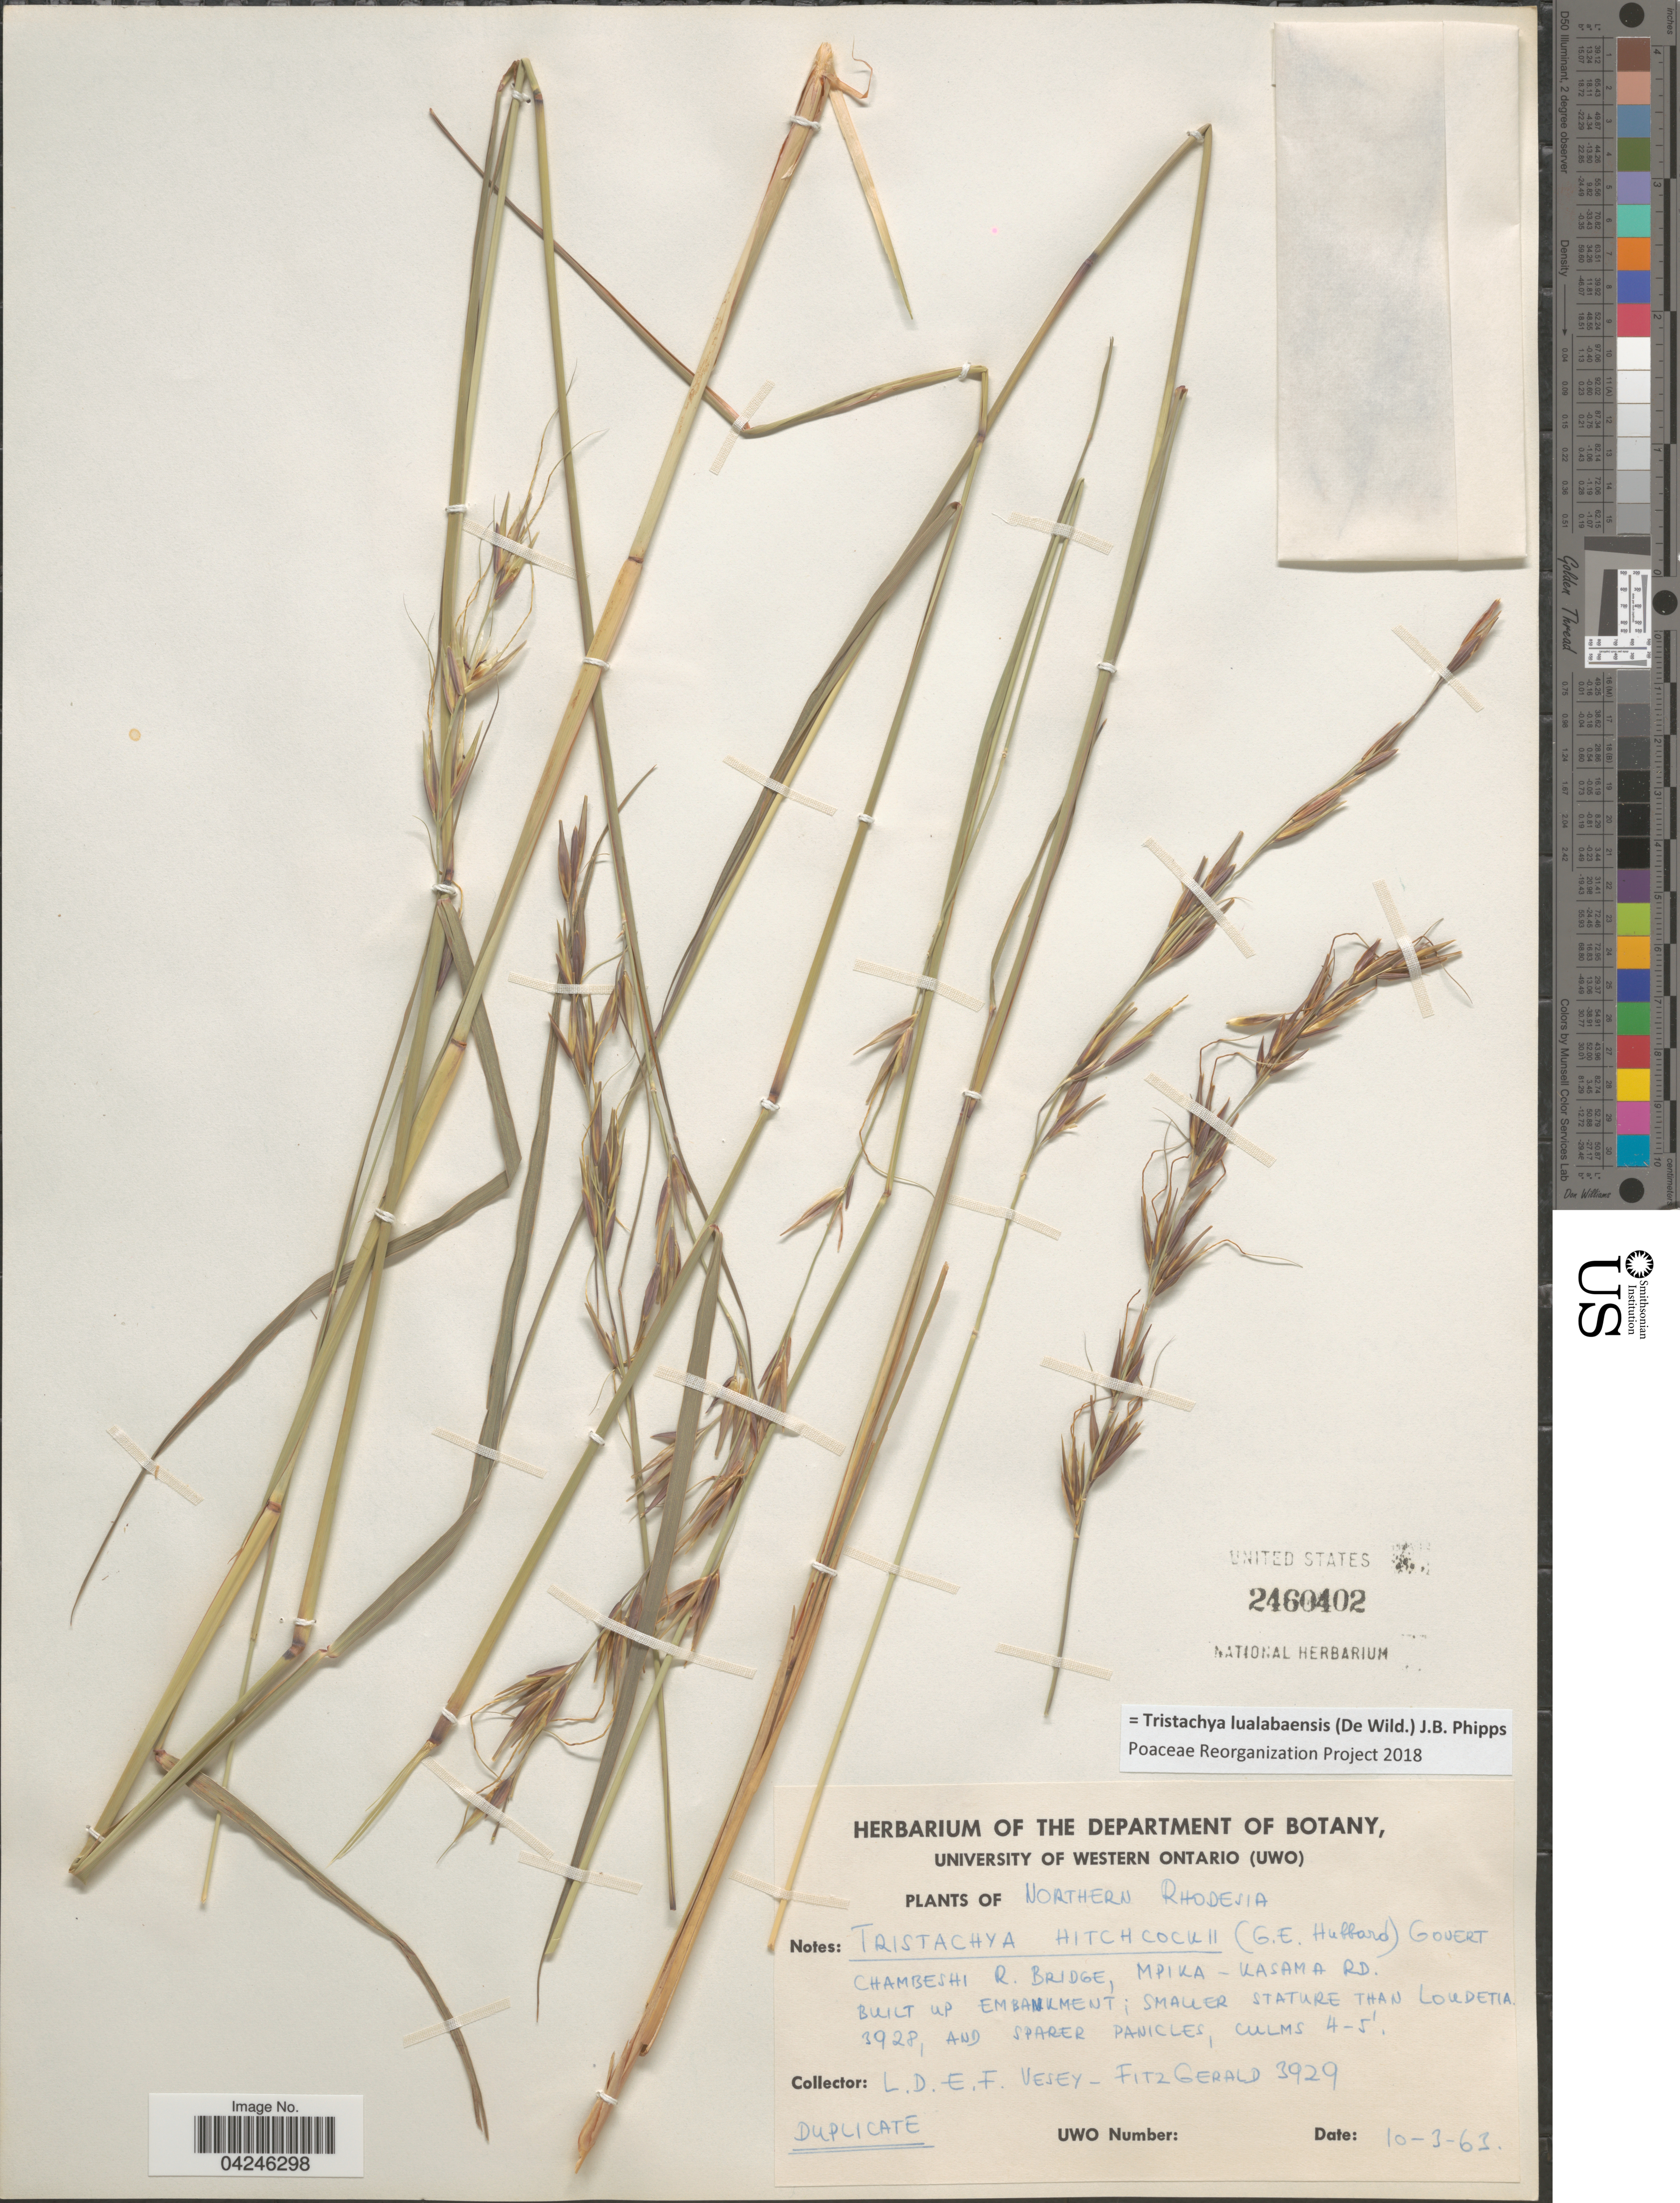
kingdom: Plantae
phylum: Tracheophyta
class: Liliopsida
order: Poales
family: Poaceae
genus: Tristachya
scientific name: Tristachya lualabaensis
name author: (De Wild.) J.B. Phipps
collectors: L. Vesey-Fitzgerald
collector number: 3929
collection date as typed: Transcribed d/m/y: 10/3/63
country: Zambia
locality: Northern Rhodesia. Chambeshi R. Bridge, Mpika - Kasama Rd.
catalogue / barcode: US 2460402